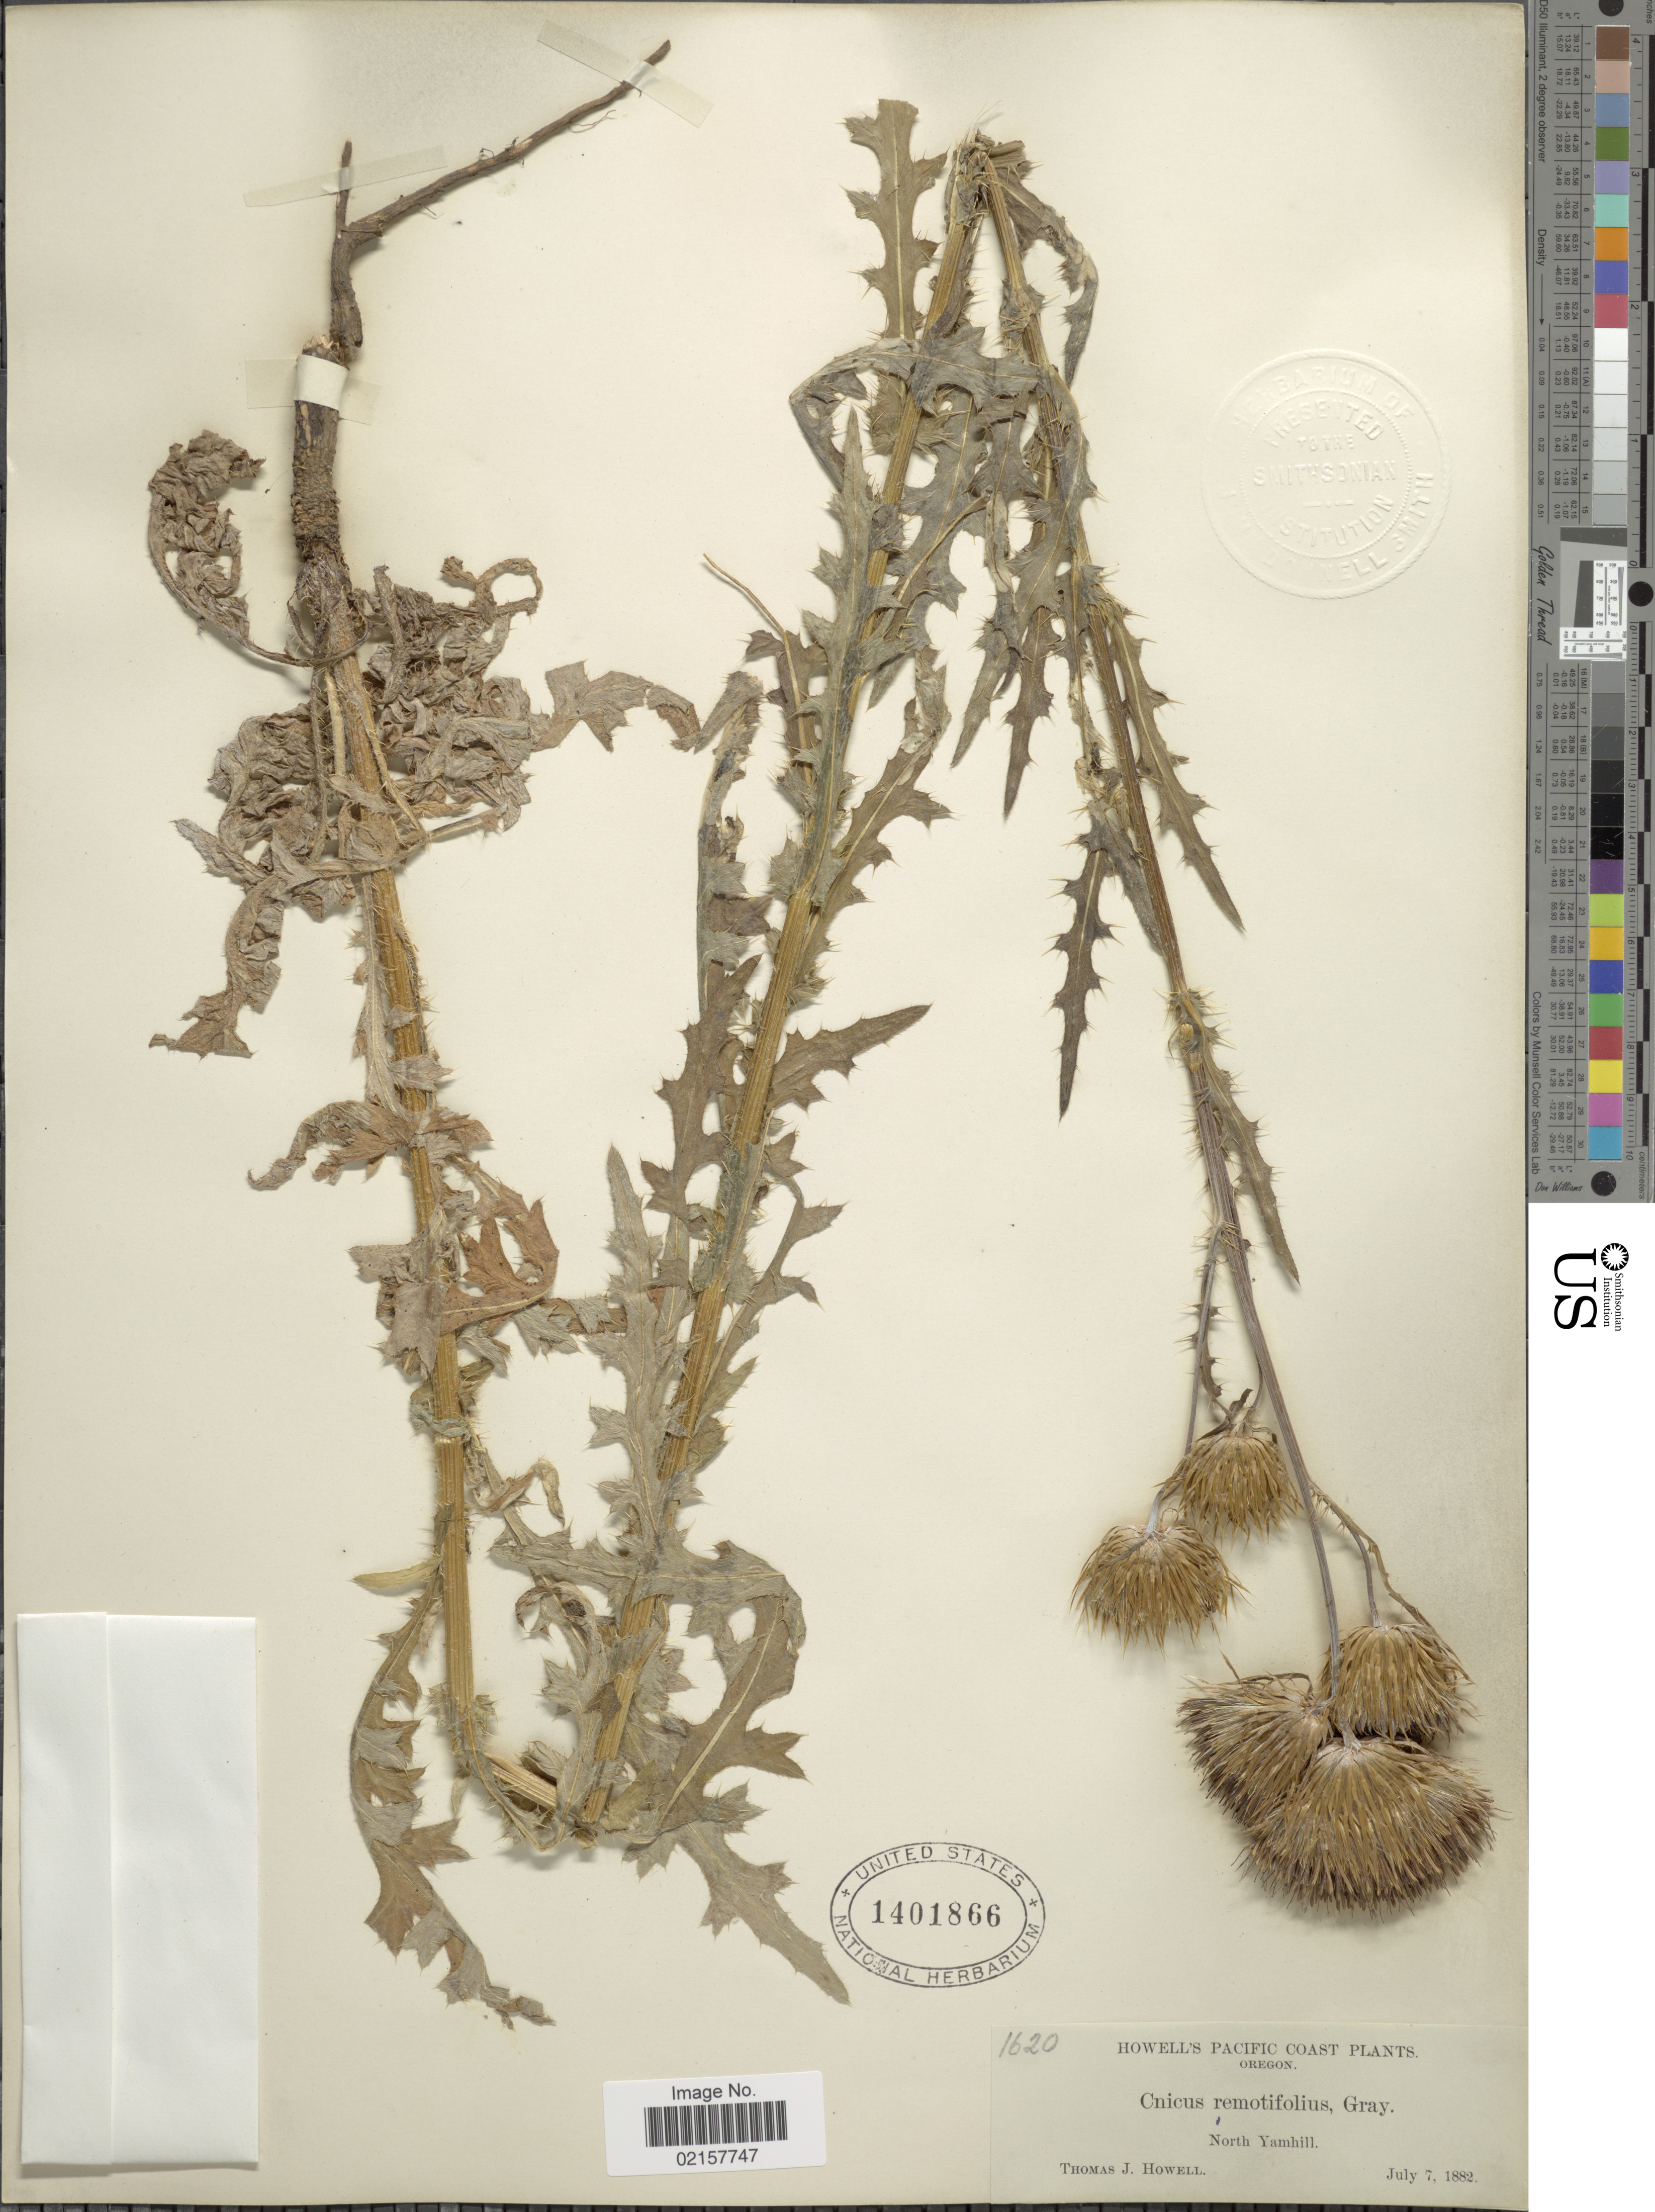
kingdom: Plantae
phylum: Tracheophyta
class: Magnoliopsida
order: Asterales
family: Asteraceae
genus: Cirsium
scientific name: Cirsium remotifolium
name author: (Hook.) DC.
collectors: T. J. Howell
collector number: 1620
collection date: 1882-07-07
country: United States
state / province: Oregon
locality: Pacific Coast, North Yamhill.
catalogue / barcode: US 1401866